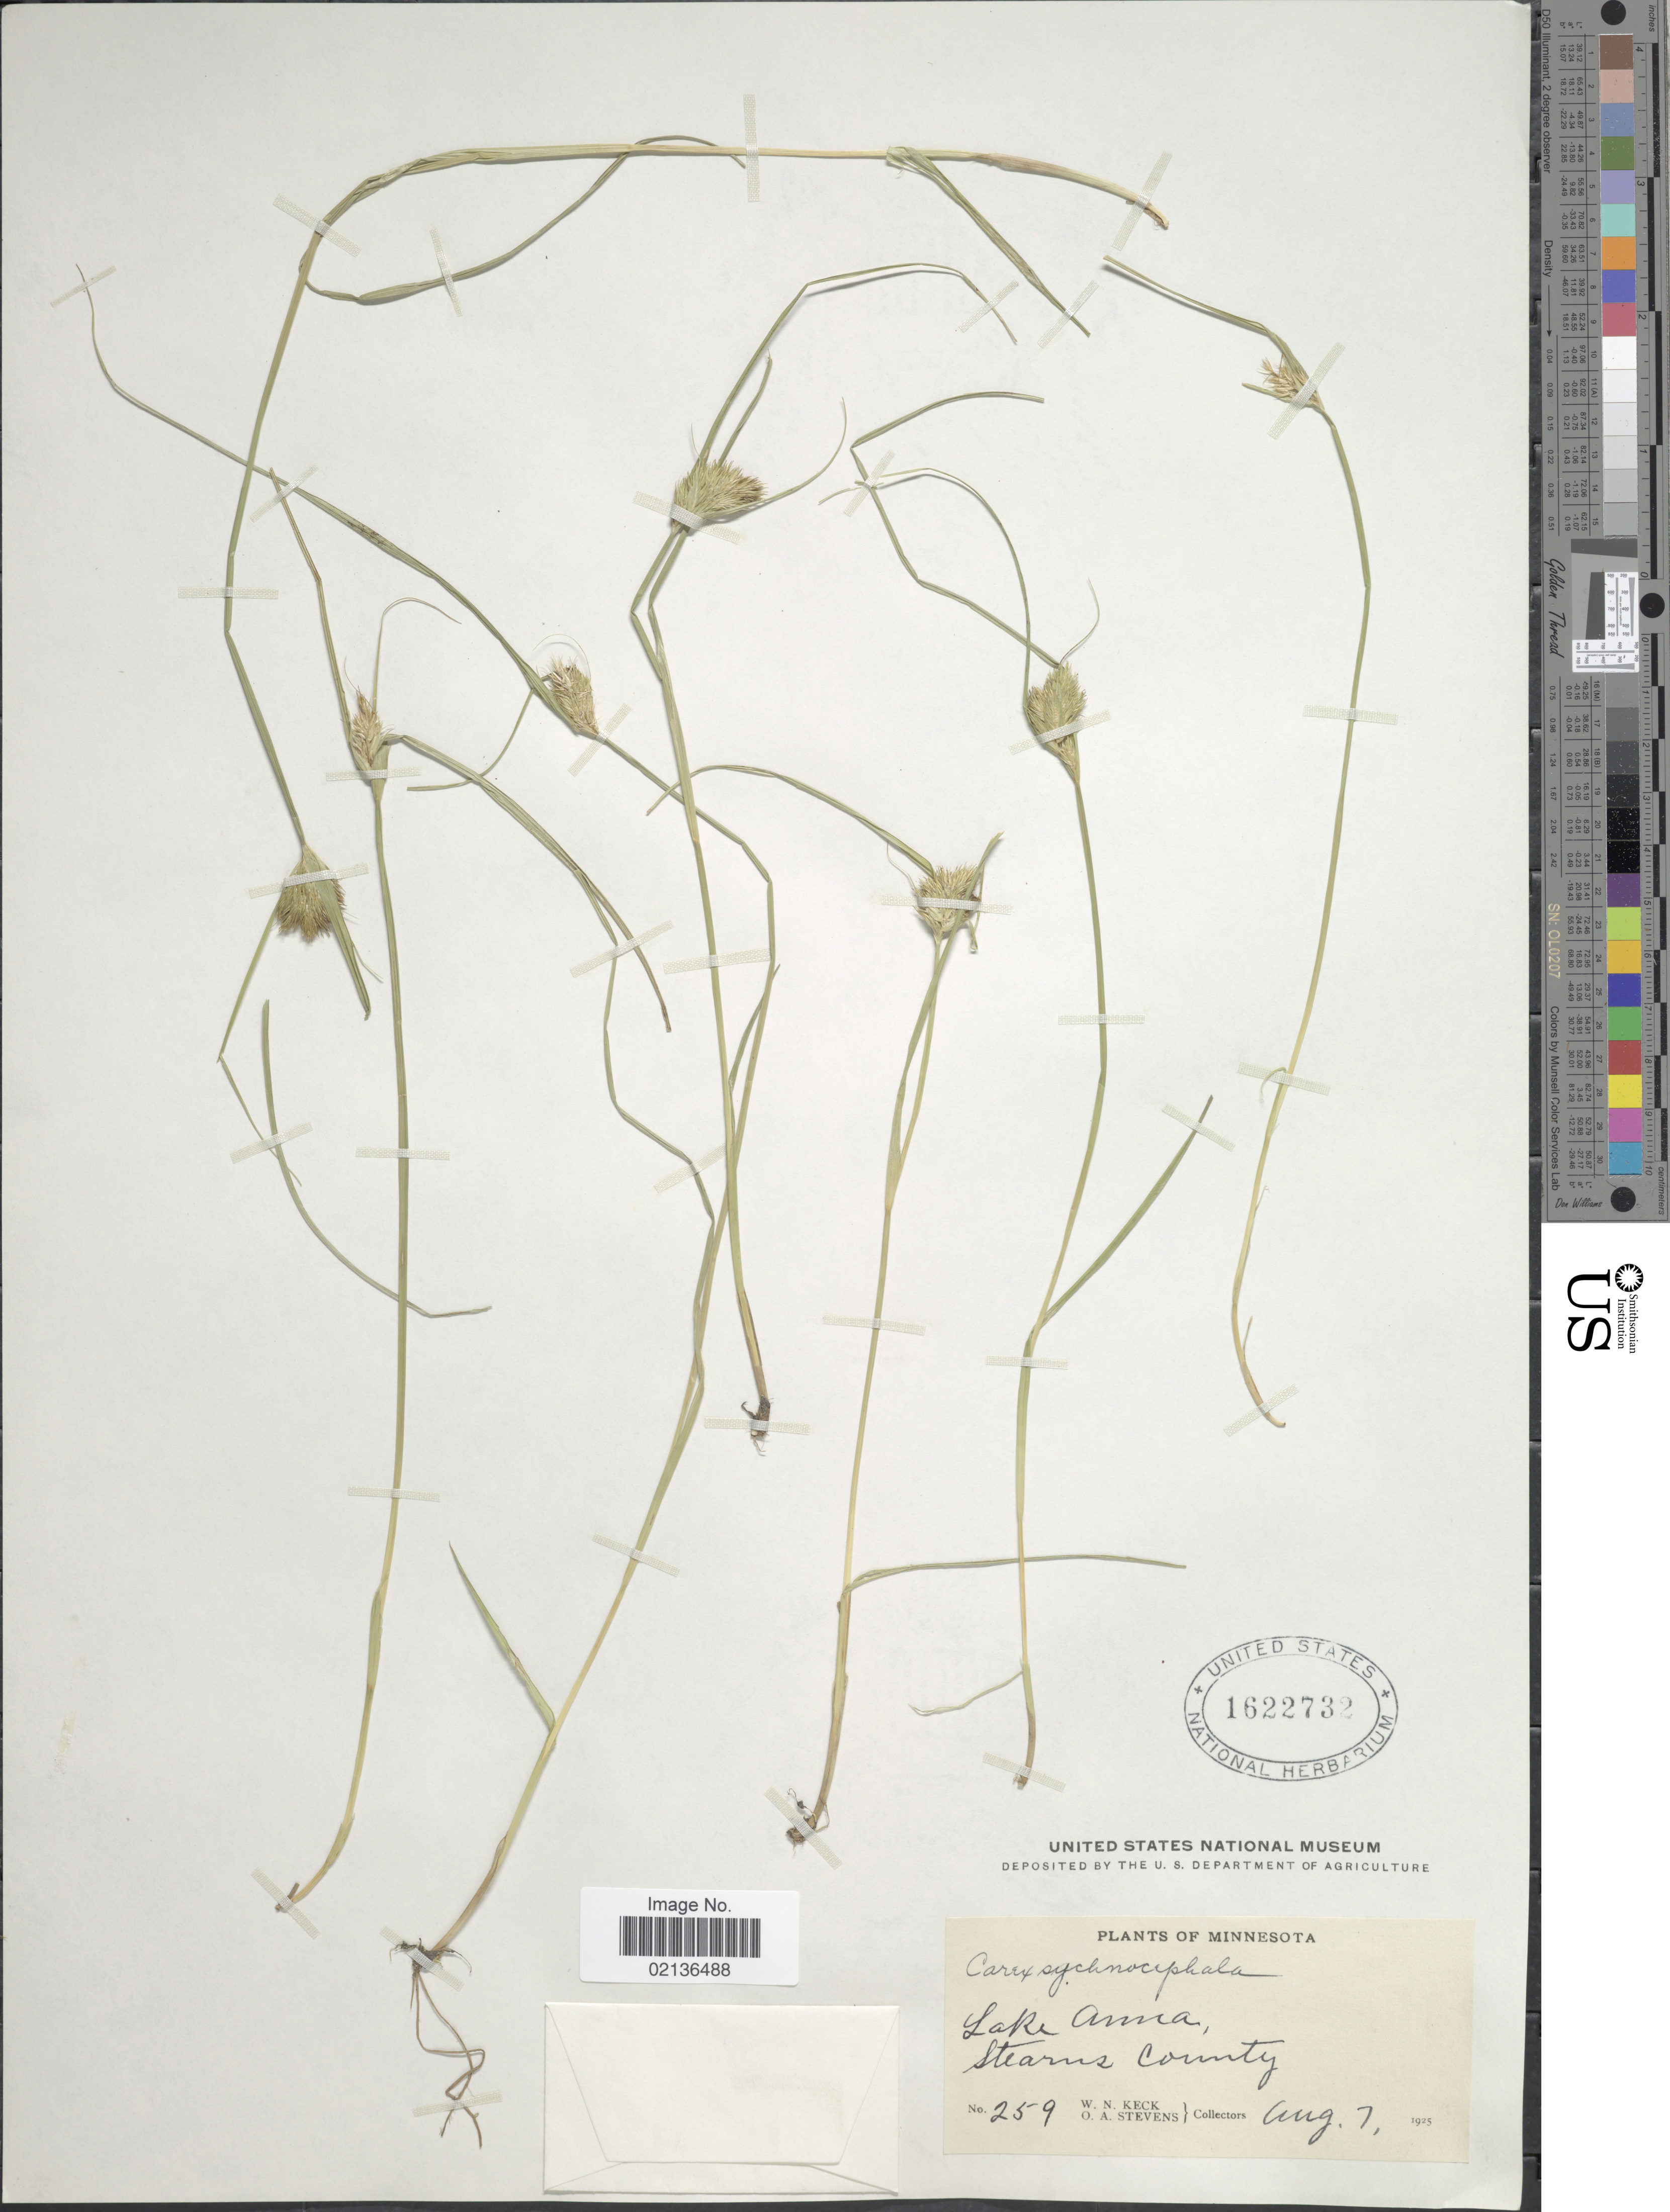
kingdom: Plantae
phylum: Tracheophyta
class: Liliopsida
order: Poales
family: Cyperaceae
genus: Carex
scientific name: Carex sychnocephala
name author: J. Carey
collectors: W. Keck & O. A. Stevens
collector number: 259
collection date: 1925-08-07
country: United States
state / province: Minnesota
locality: Lake Anna, Stearns County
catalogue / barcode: US 1622732